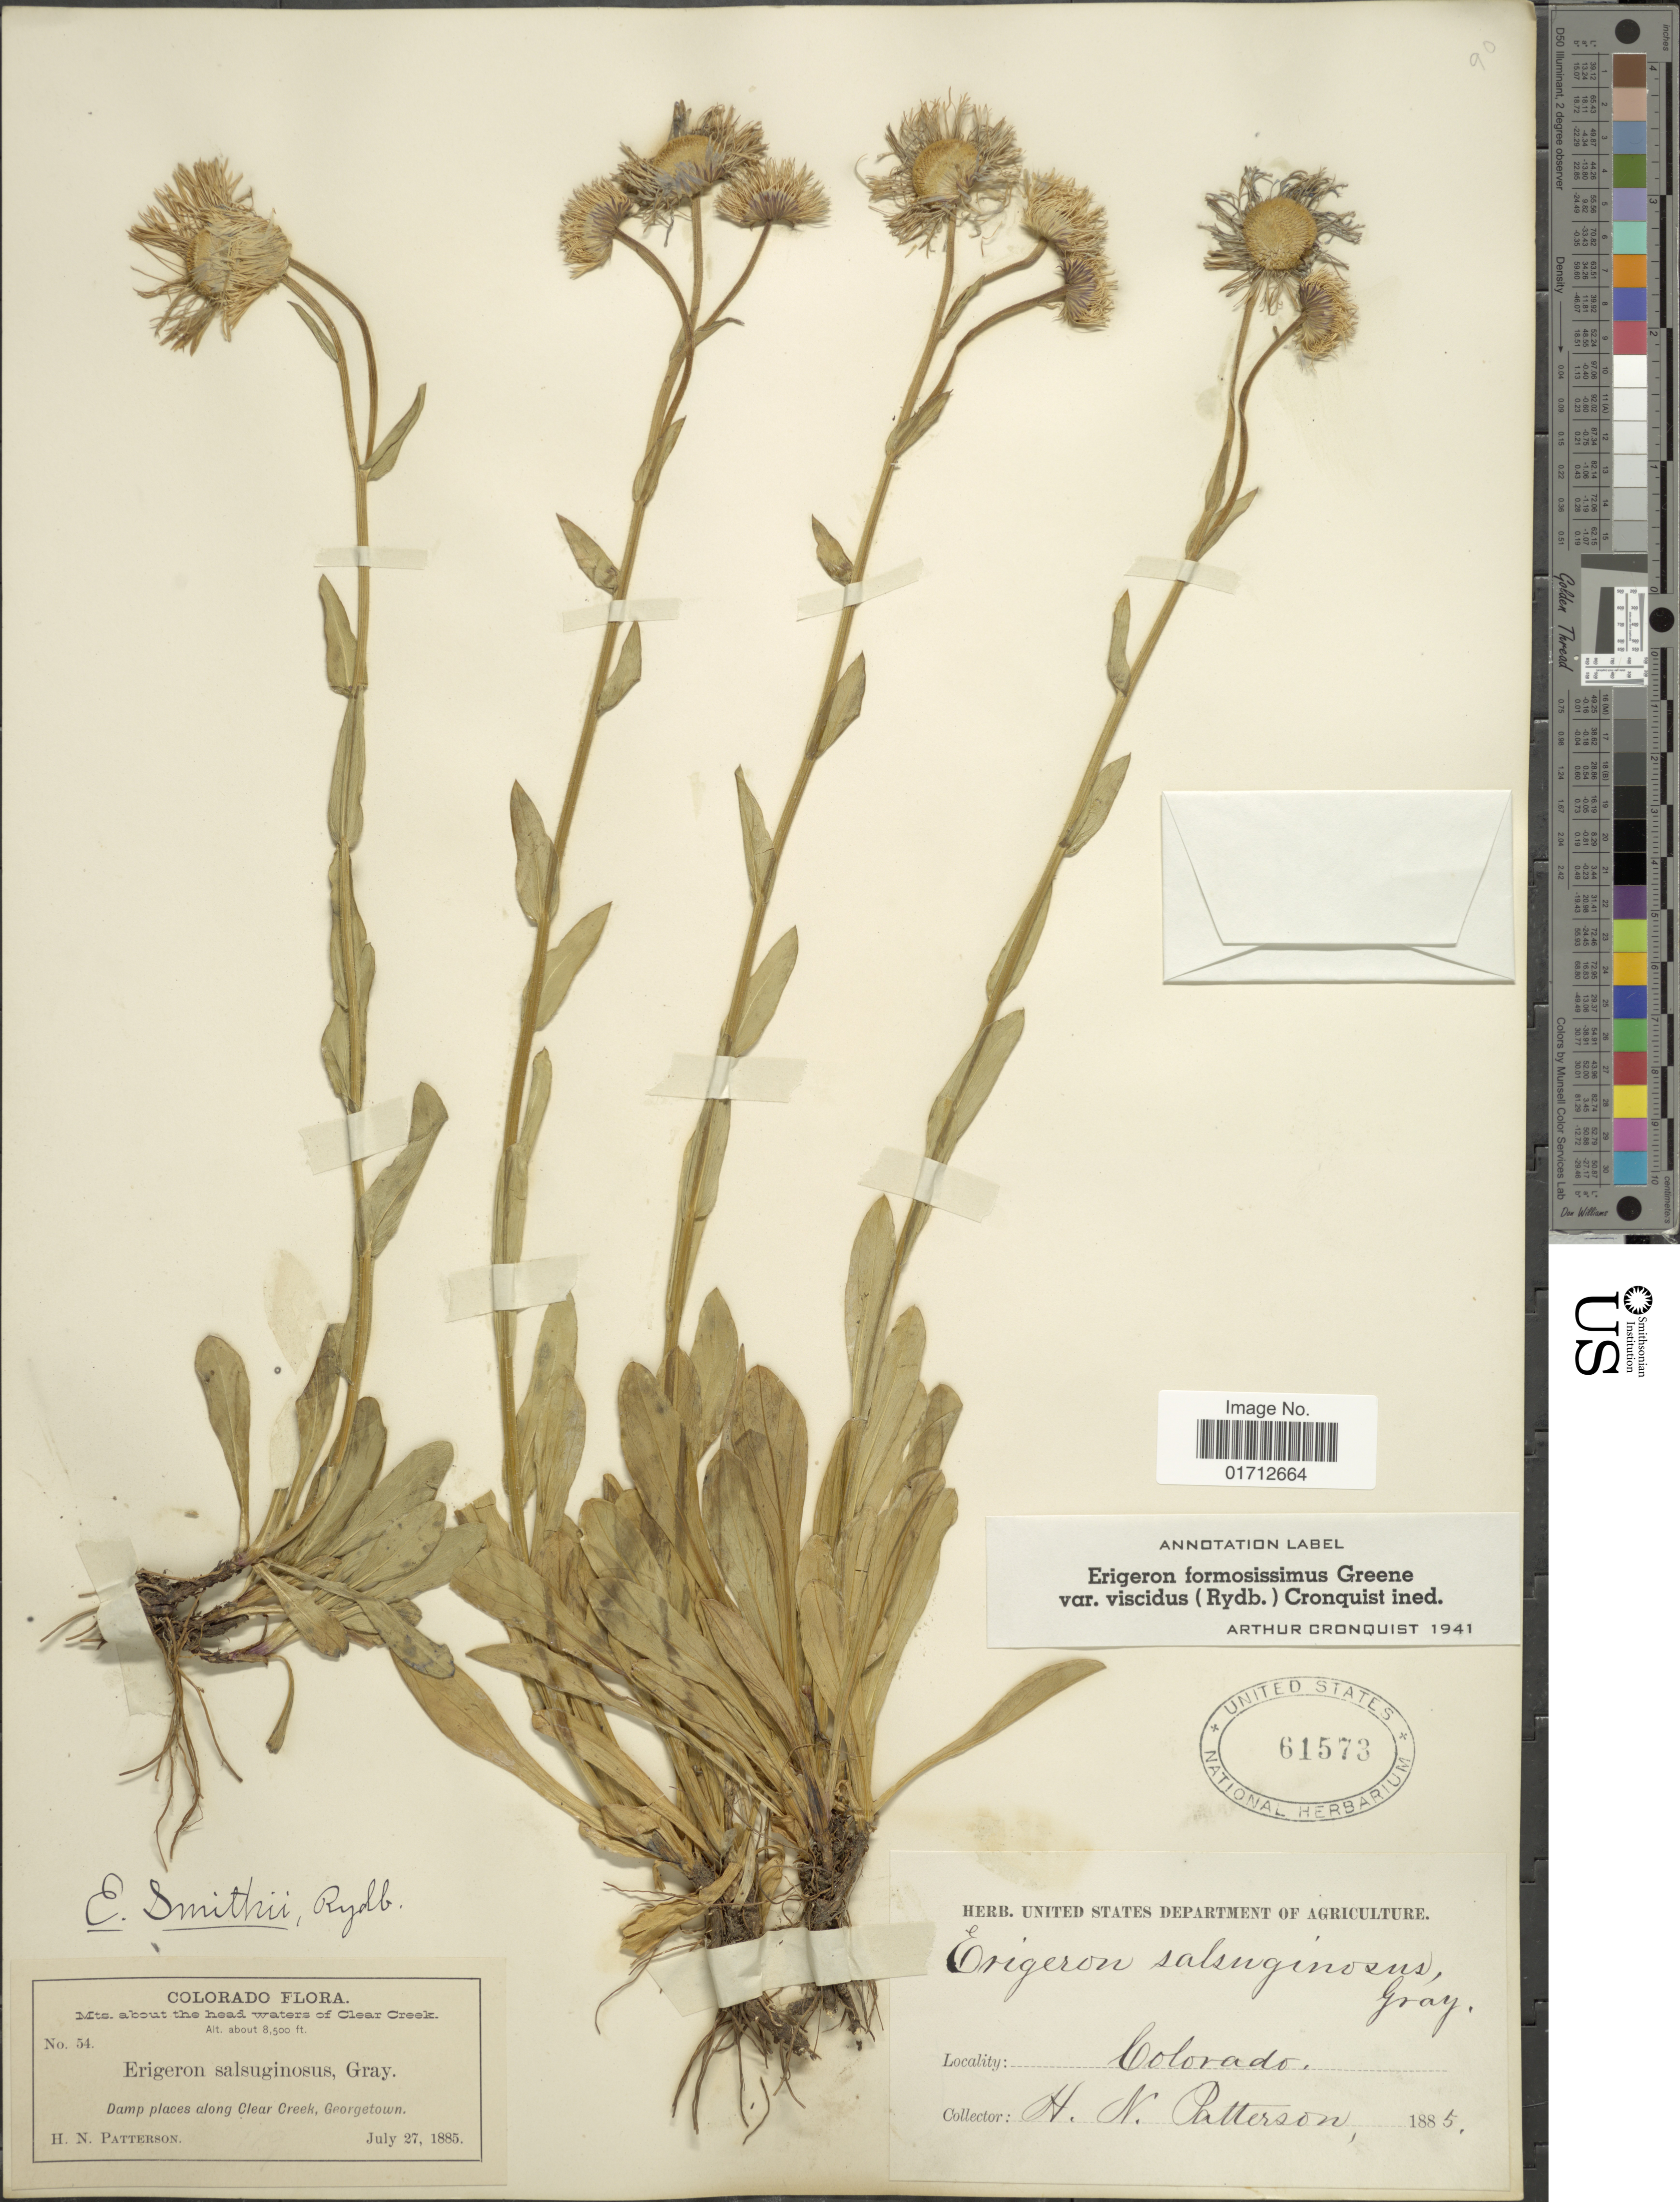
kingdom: Plantae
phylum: Tracheophyta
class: Magnoliopsida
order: Asterales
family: Asteraceae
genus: Erigeron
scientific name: Erigeron formosissimus var. viscidus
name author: (Rydb.) Cronq.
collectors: H. N. Patterson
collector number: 54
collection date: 1885-07-27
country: United States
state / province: Colorado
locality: Damp places allong Clear Creek, Georgetown.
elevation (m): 2591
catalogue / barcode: US 61573